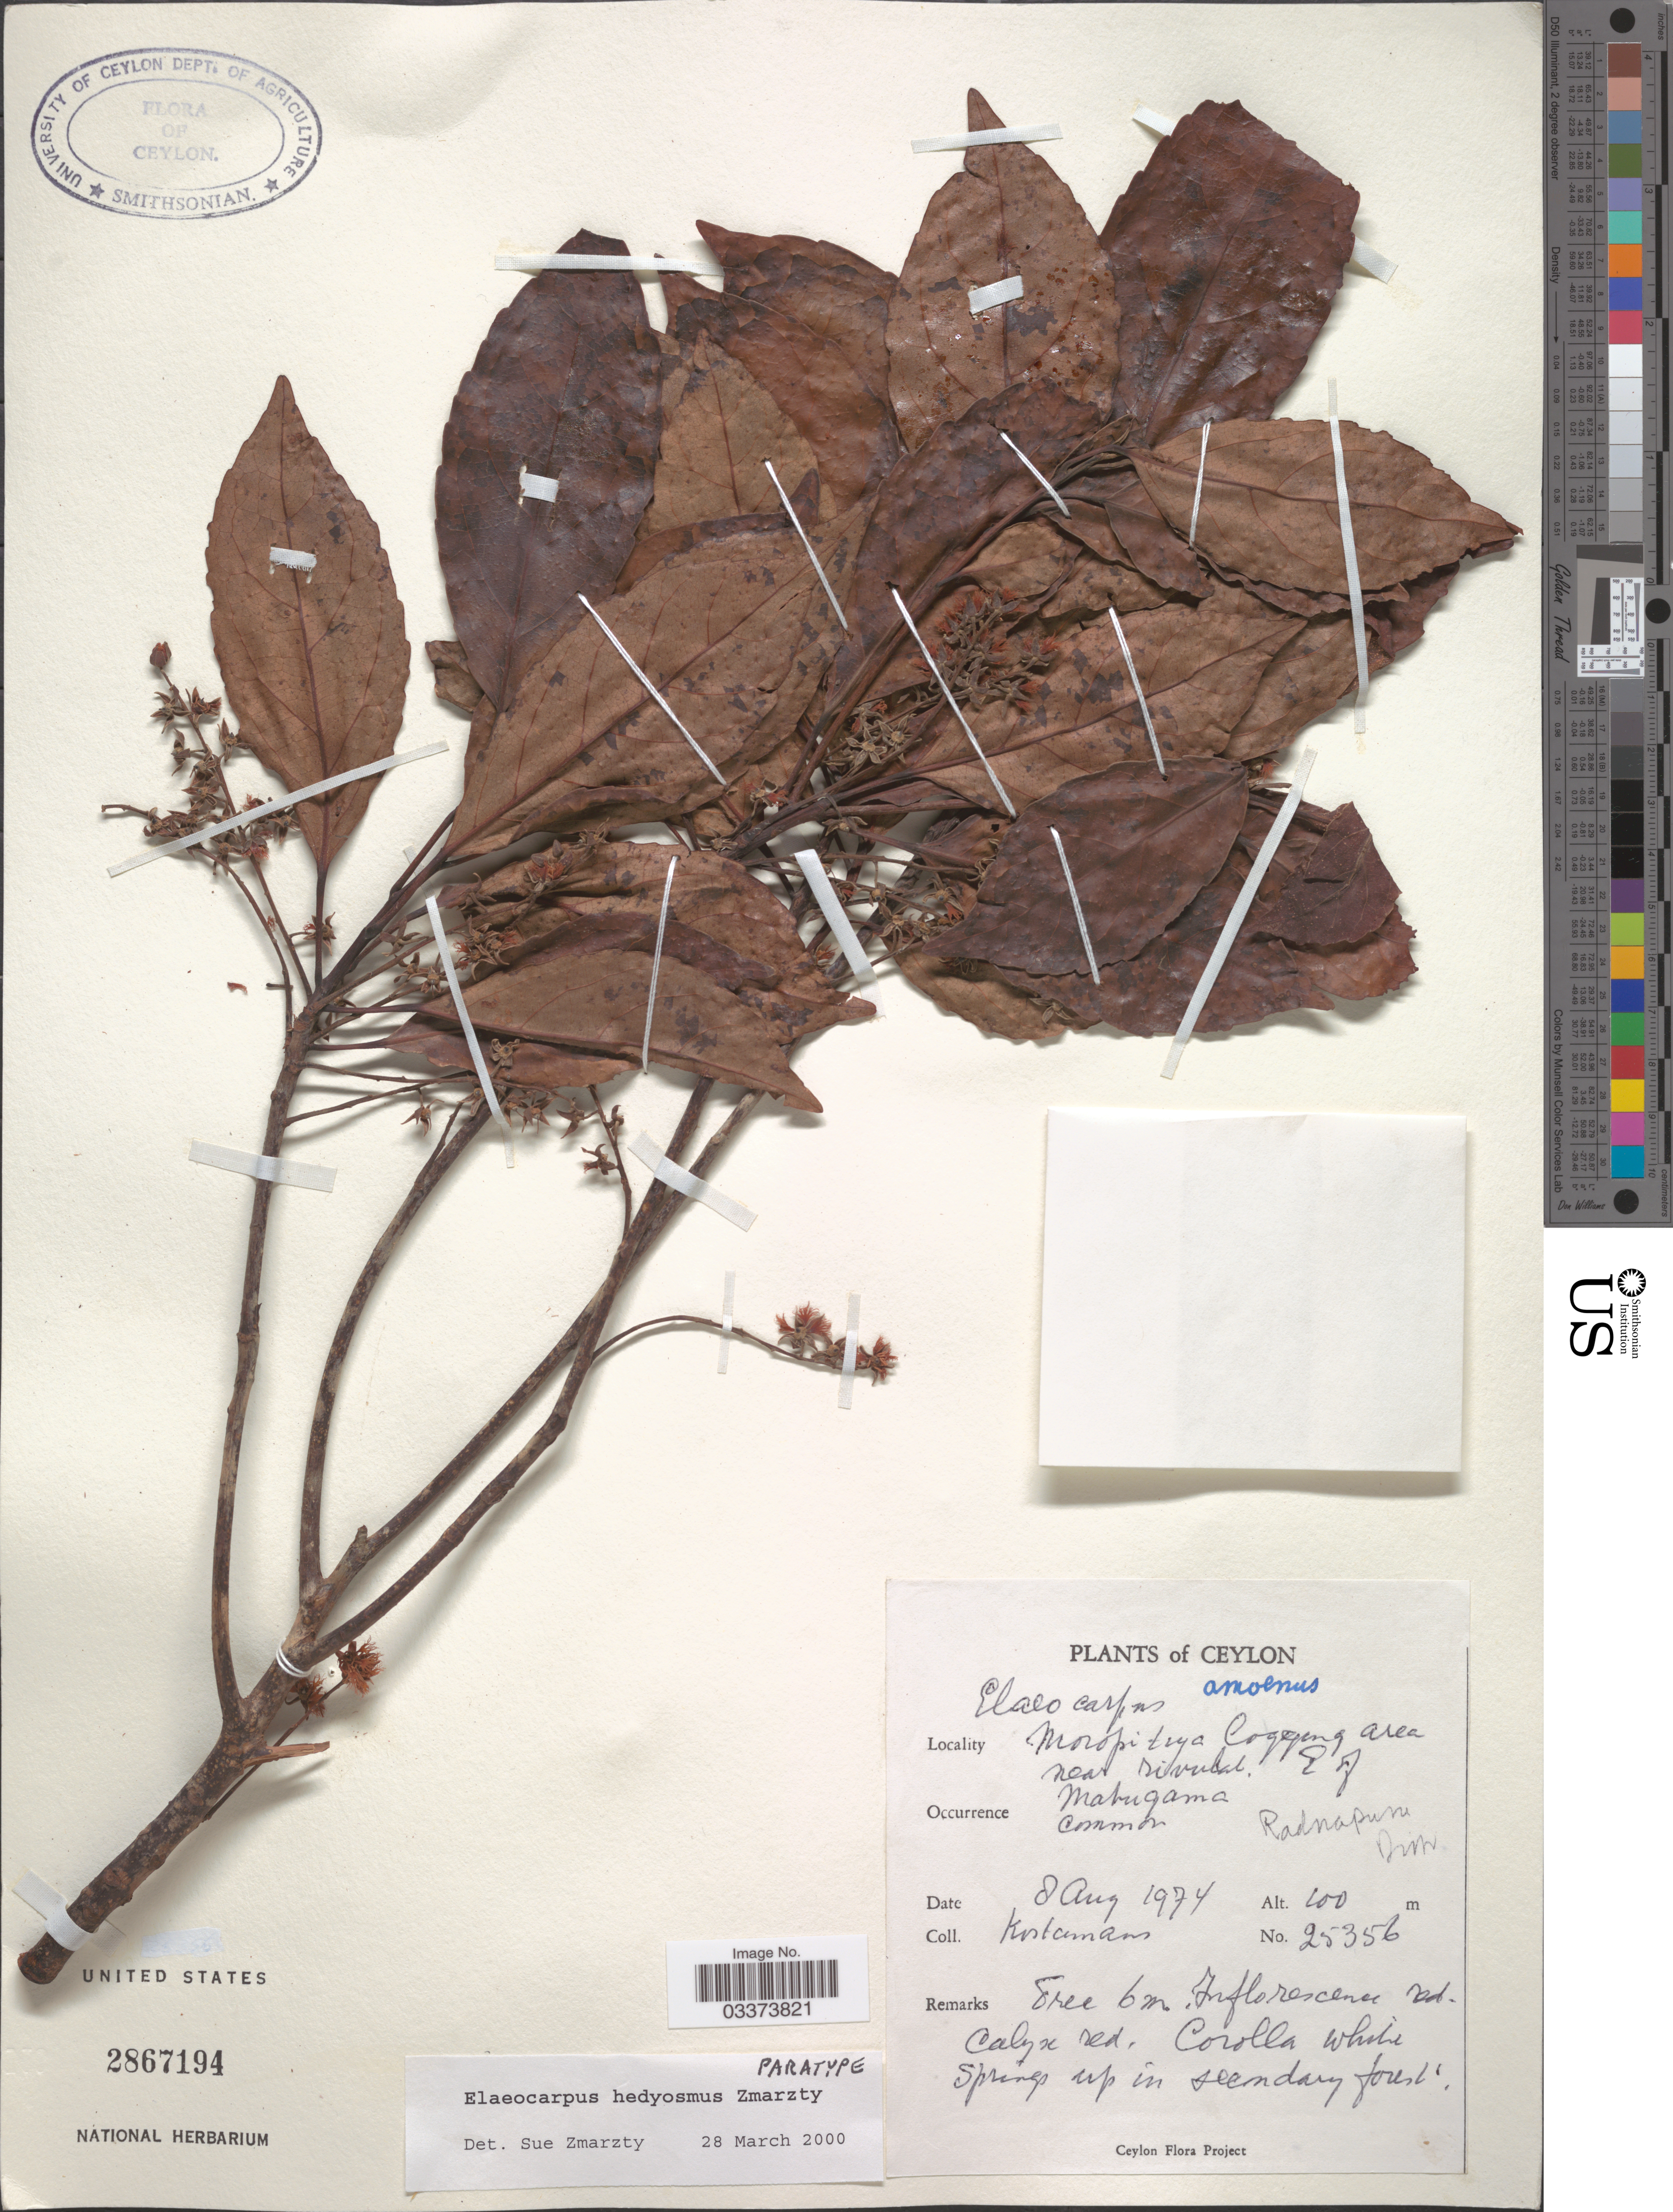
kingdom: Plantae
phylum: Tracheophyta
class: Magnoliopsida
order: Oxalidales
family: Elaeocarpaceae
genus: Elaeocarpus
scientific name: Elaeocarpus hedyosmus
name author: Zmarzty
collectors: Kostermans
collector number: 25356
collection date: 1974-08-08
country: Sri Lanka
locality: Ceylon, Moropitiya logging area near rivulet, E of Matugama, Radnapuru [interpreted] Distr.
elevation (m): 100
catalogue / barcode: US 2867194